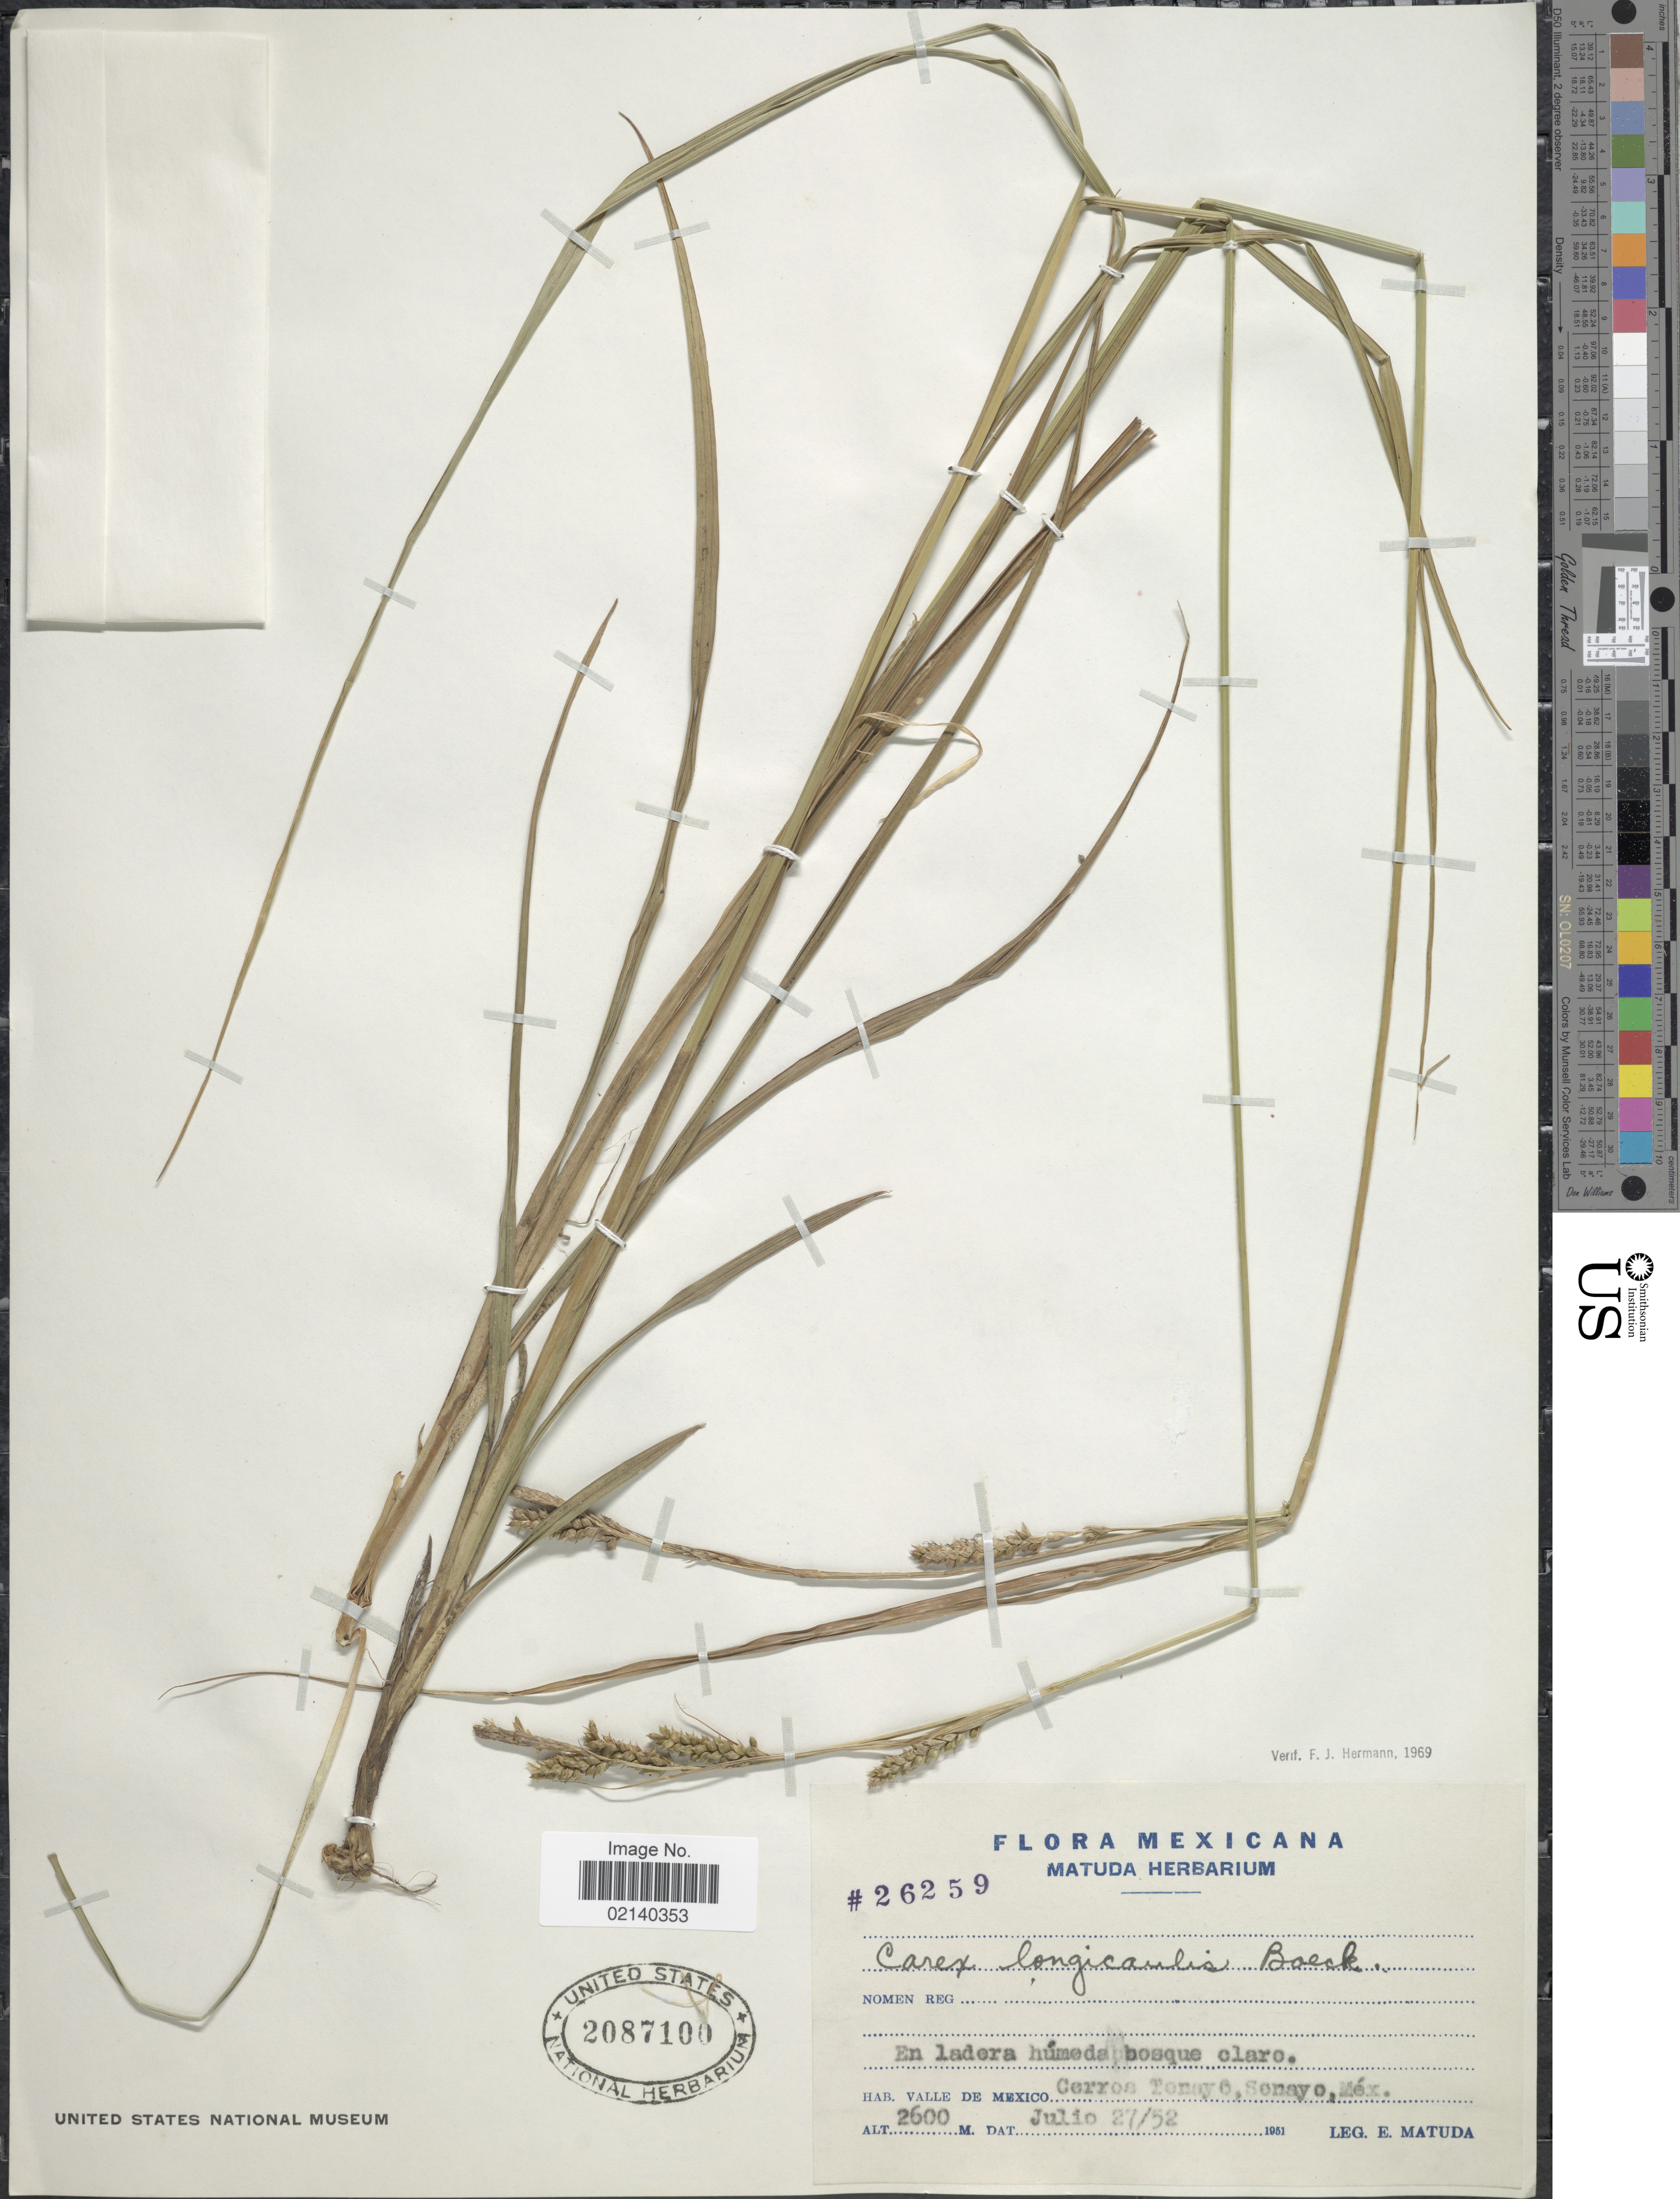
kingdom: Plantae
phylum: Tracheophyta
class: Liliopsida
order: Poales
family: Cyperaceae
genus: Carex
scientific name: Carex longicaulis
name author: Boeckeler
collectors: E. Matuda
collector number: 26259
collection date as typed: Transcribed d/m/y: 27/7/52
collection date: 1952-07-27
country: Mexico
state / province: México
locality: Valle de Mexico Cerros Tenayo, Sonayo.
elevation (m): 2600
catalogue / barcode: US 2087100